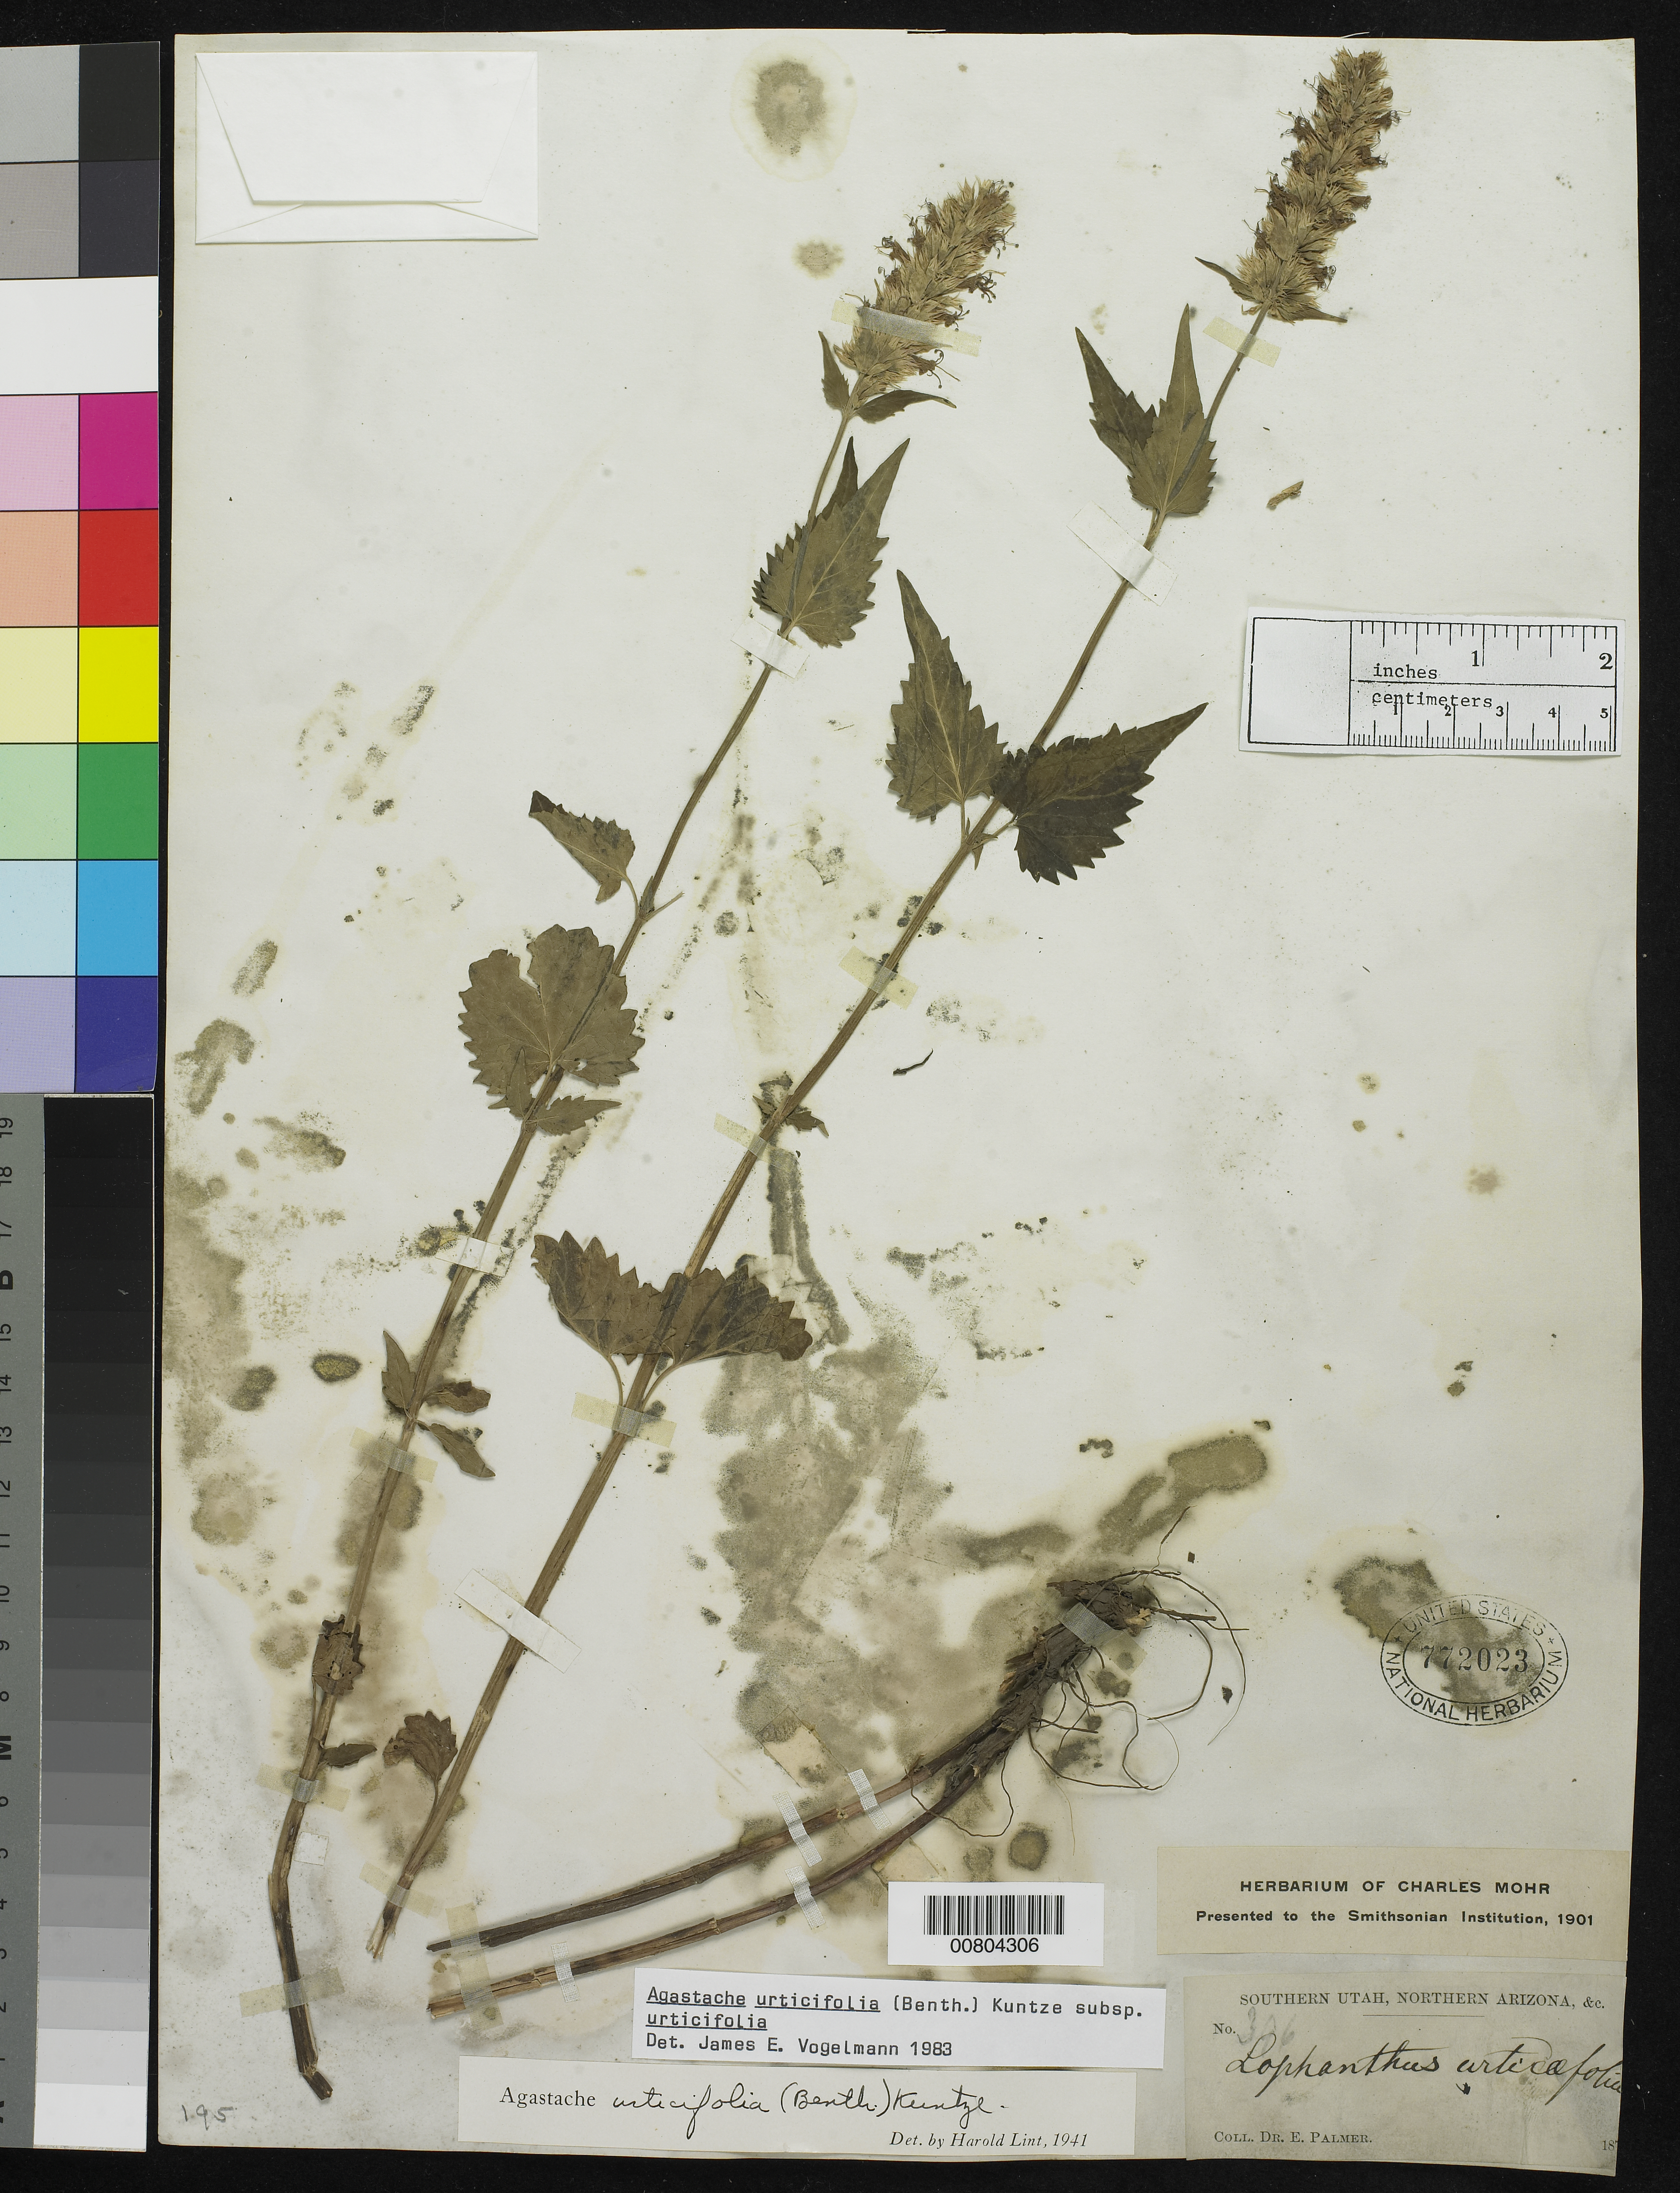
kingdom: Plantae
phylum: Tracheophyta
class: Magnoliopsida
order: Lamiales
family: Lamiaceae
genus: Agastache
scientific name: Agastache urticifolia subsp. urticifolia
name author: (Benth.) Kuntze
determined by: Vogelmann, J. E.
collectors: E. Palmer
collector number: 396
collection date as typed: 187-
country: United States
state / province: Arizona / Utah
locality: Southern Utah, Northern Arizona, & c.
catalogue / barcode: US 772023